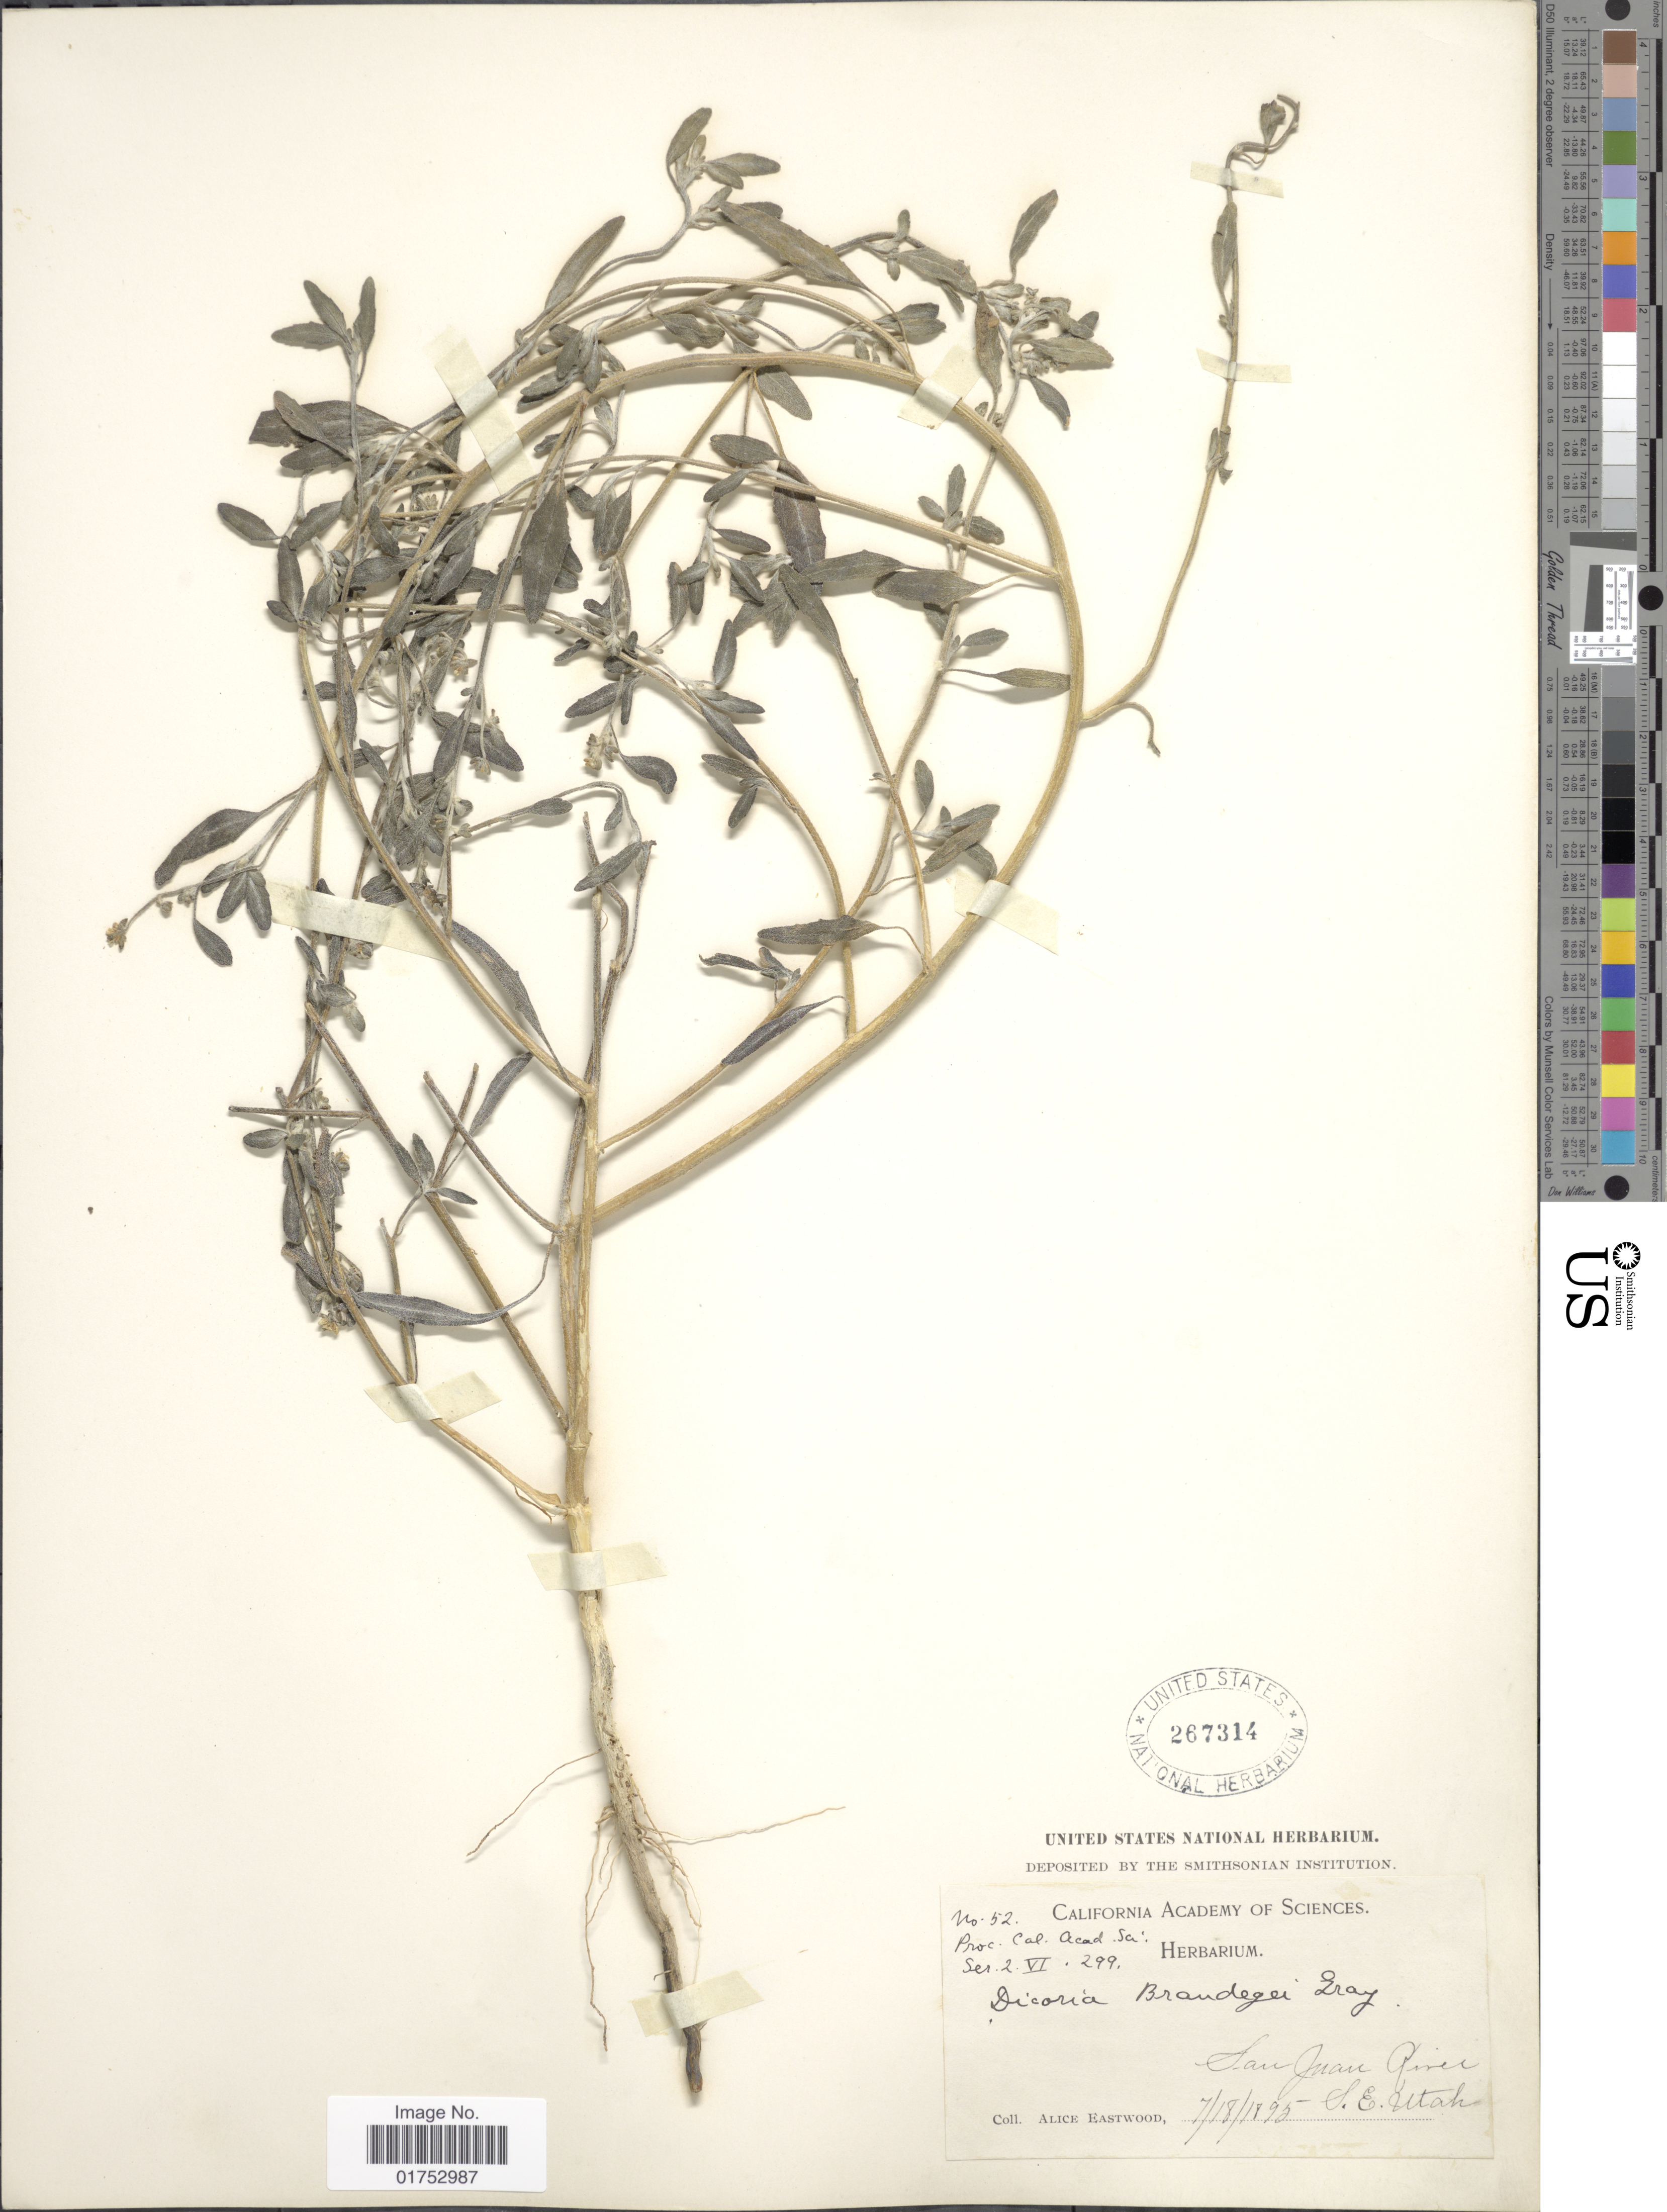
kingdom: Plantae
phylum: Tracheophyta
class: Magnoliopsida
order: Asterales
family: Asteraceae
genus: Dicoria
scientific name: Dicoria brandegeei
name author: A. Gray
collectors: A. Eastwood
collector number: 52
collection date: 1895-07-18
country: United States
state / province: Utah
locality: San Juan River, S. E. Utah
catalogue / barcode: US 267314